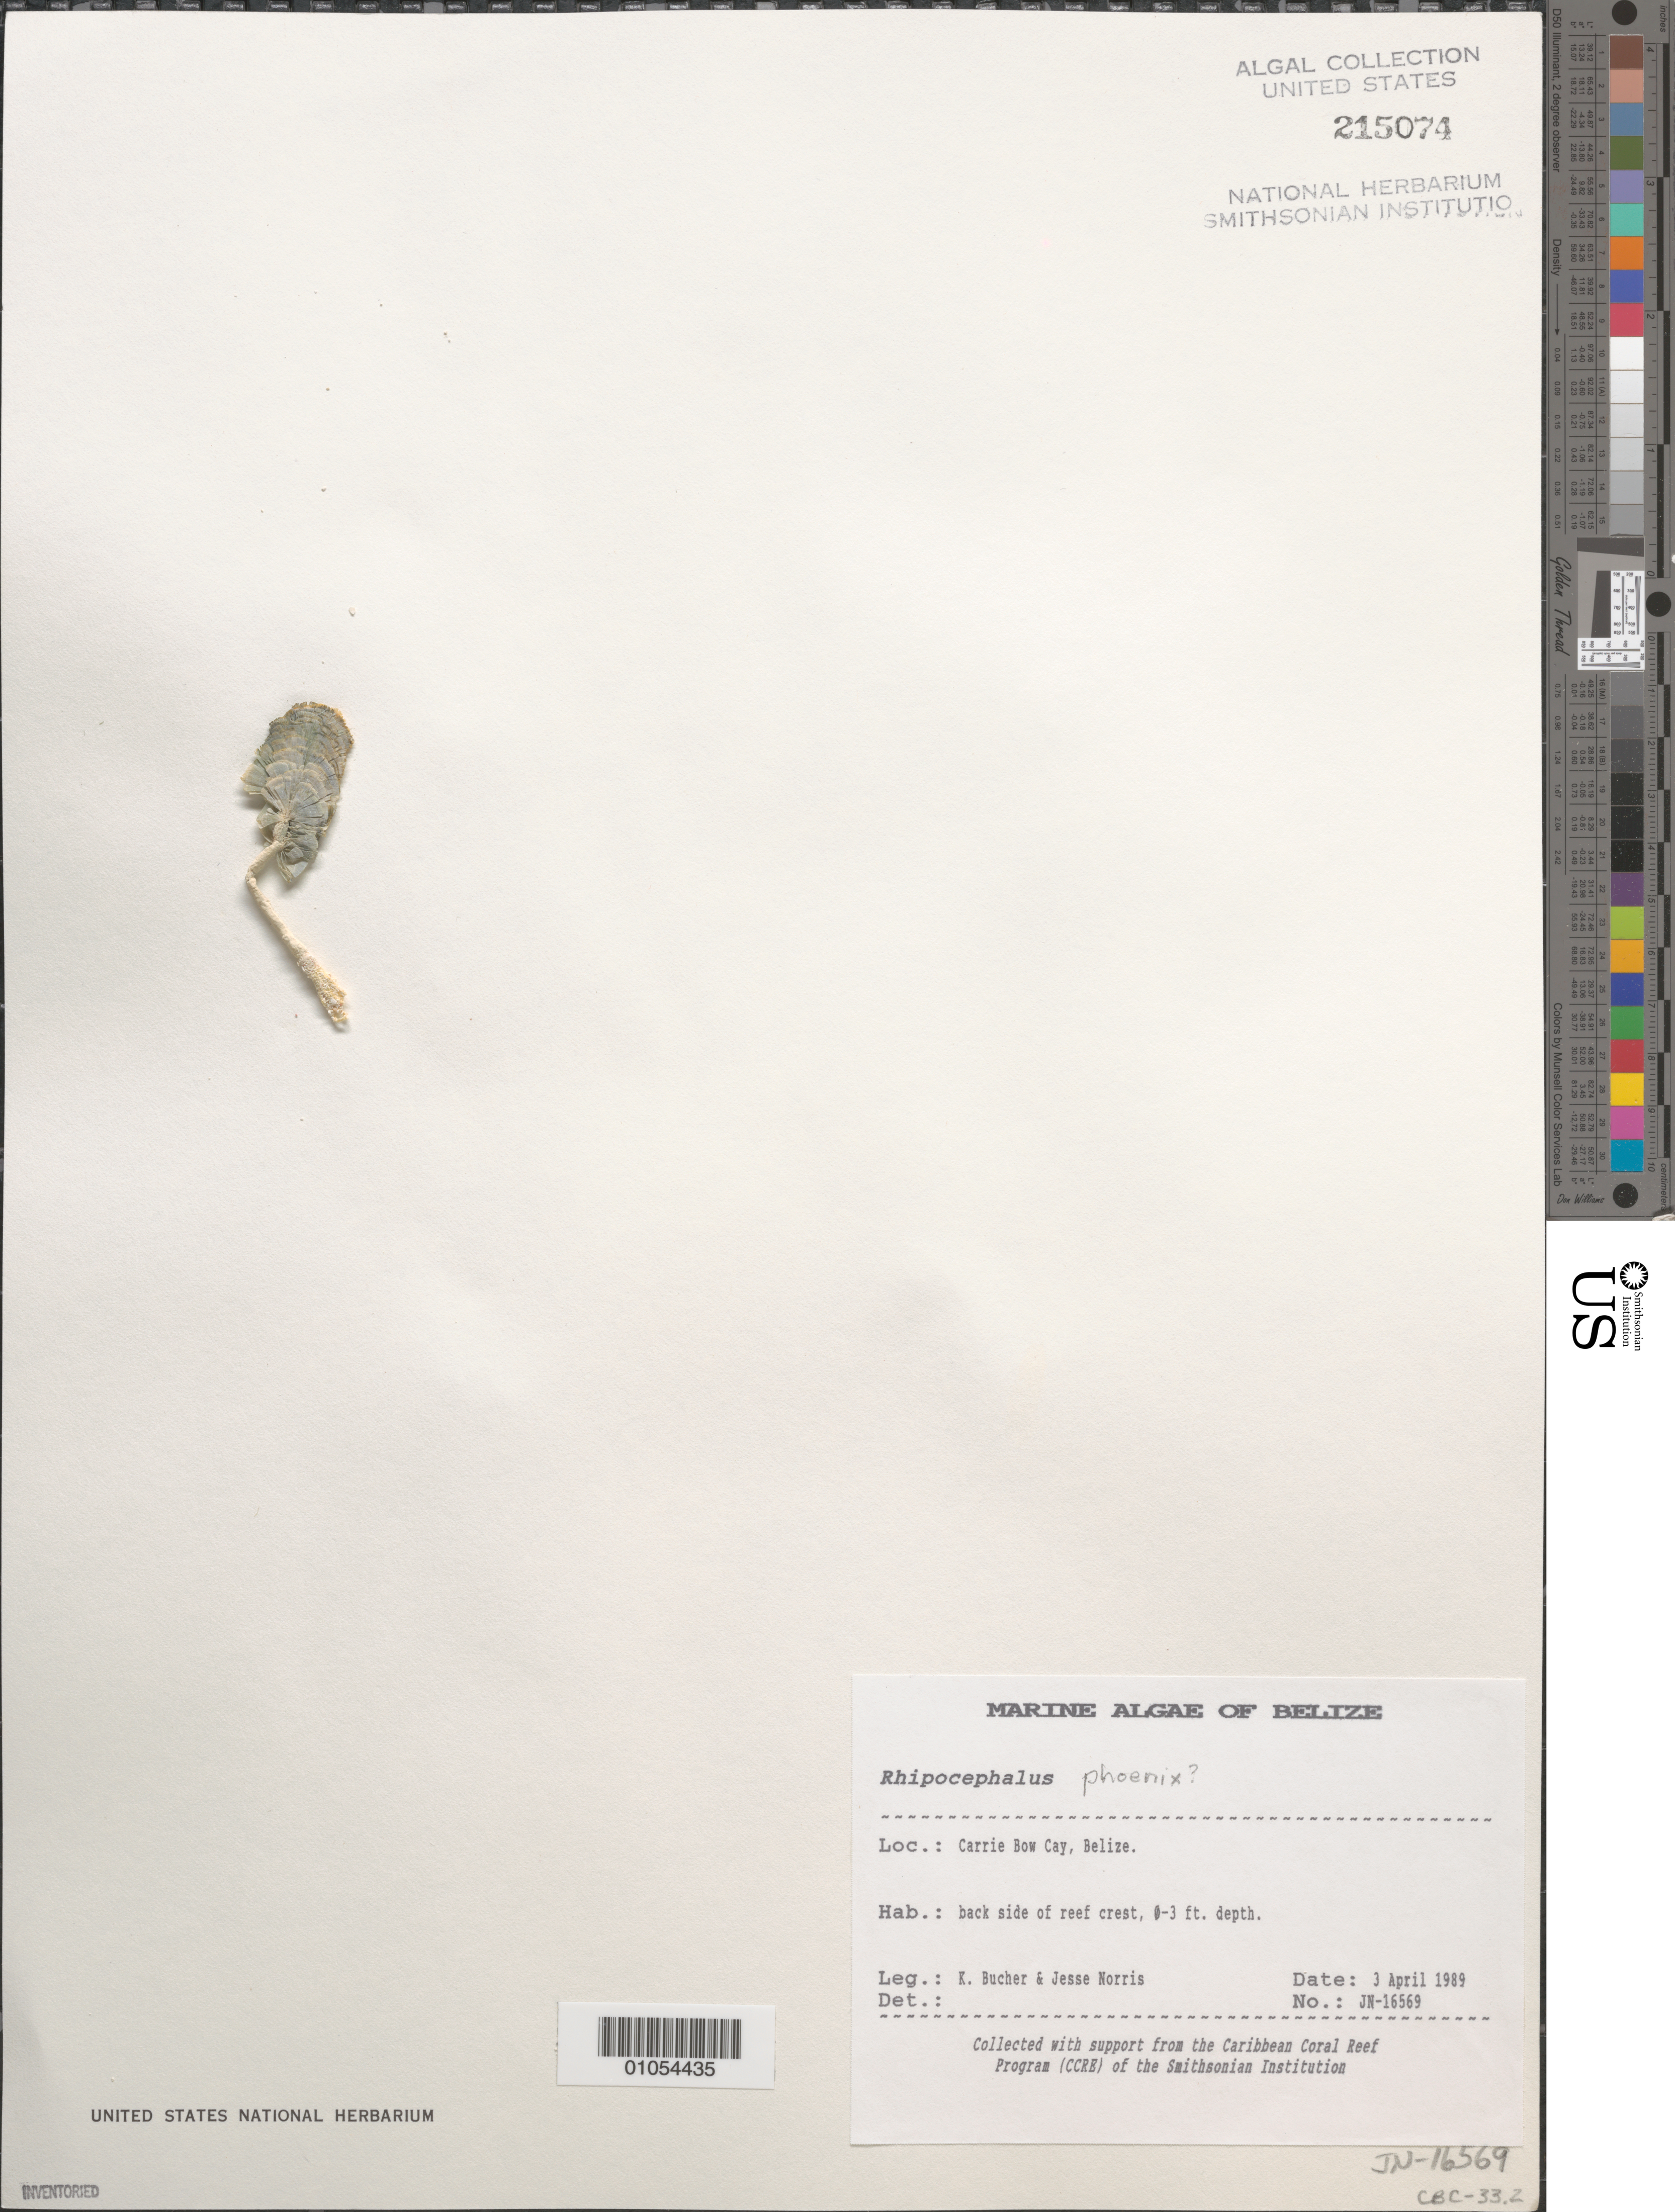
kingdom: Plantae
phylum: Chlorophyta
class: Ulvophyceae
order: Bryopsidales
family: Udoteaceae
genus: Rhipocephalus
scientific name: Rhipocephalus phoenix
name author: (J. Ellis & Sol.) Kütz.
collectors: K. E. Bucher & J. A. Norris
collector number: JN-16569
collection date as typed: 03 Apr 1989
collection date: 1989-04-03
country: Belize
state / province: Stann Creek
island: Carrie Bow Cay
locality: Back side of reef crest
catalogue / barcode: US 215074